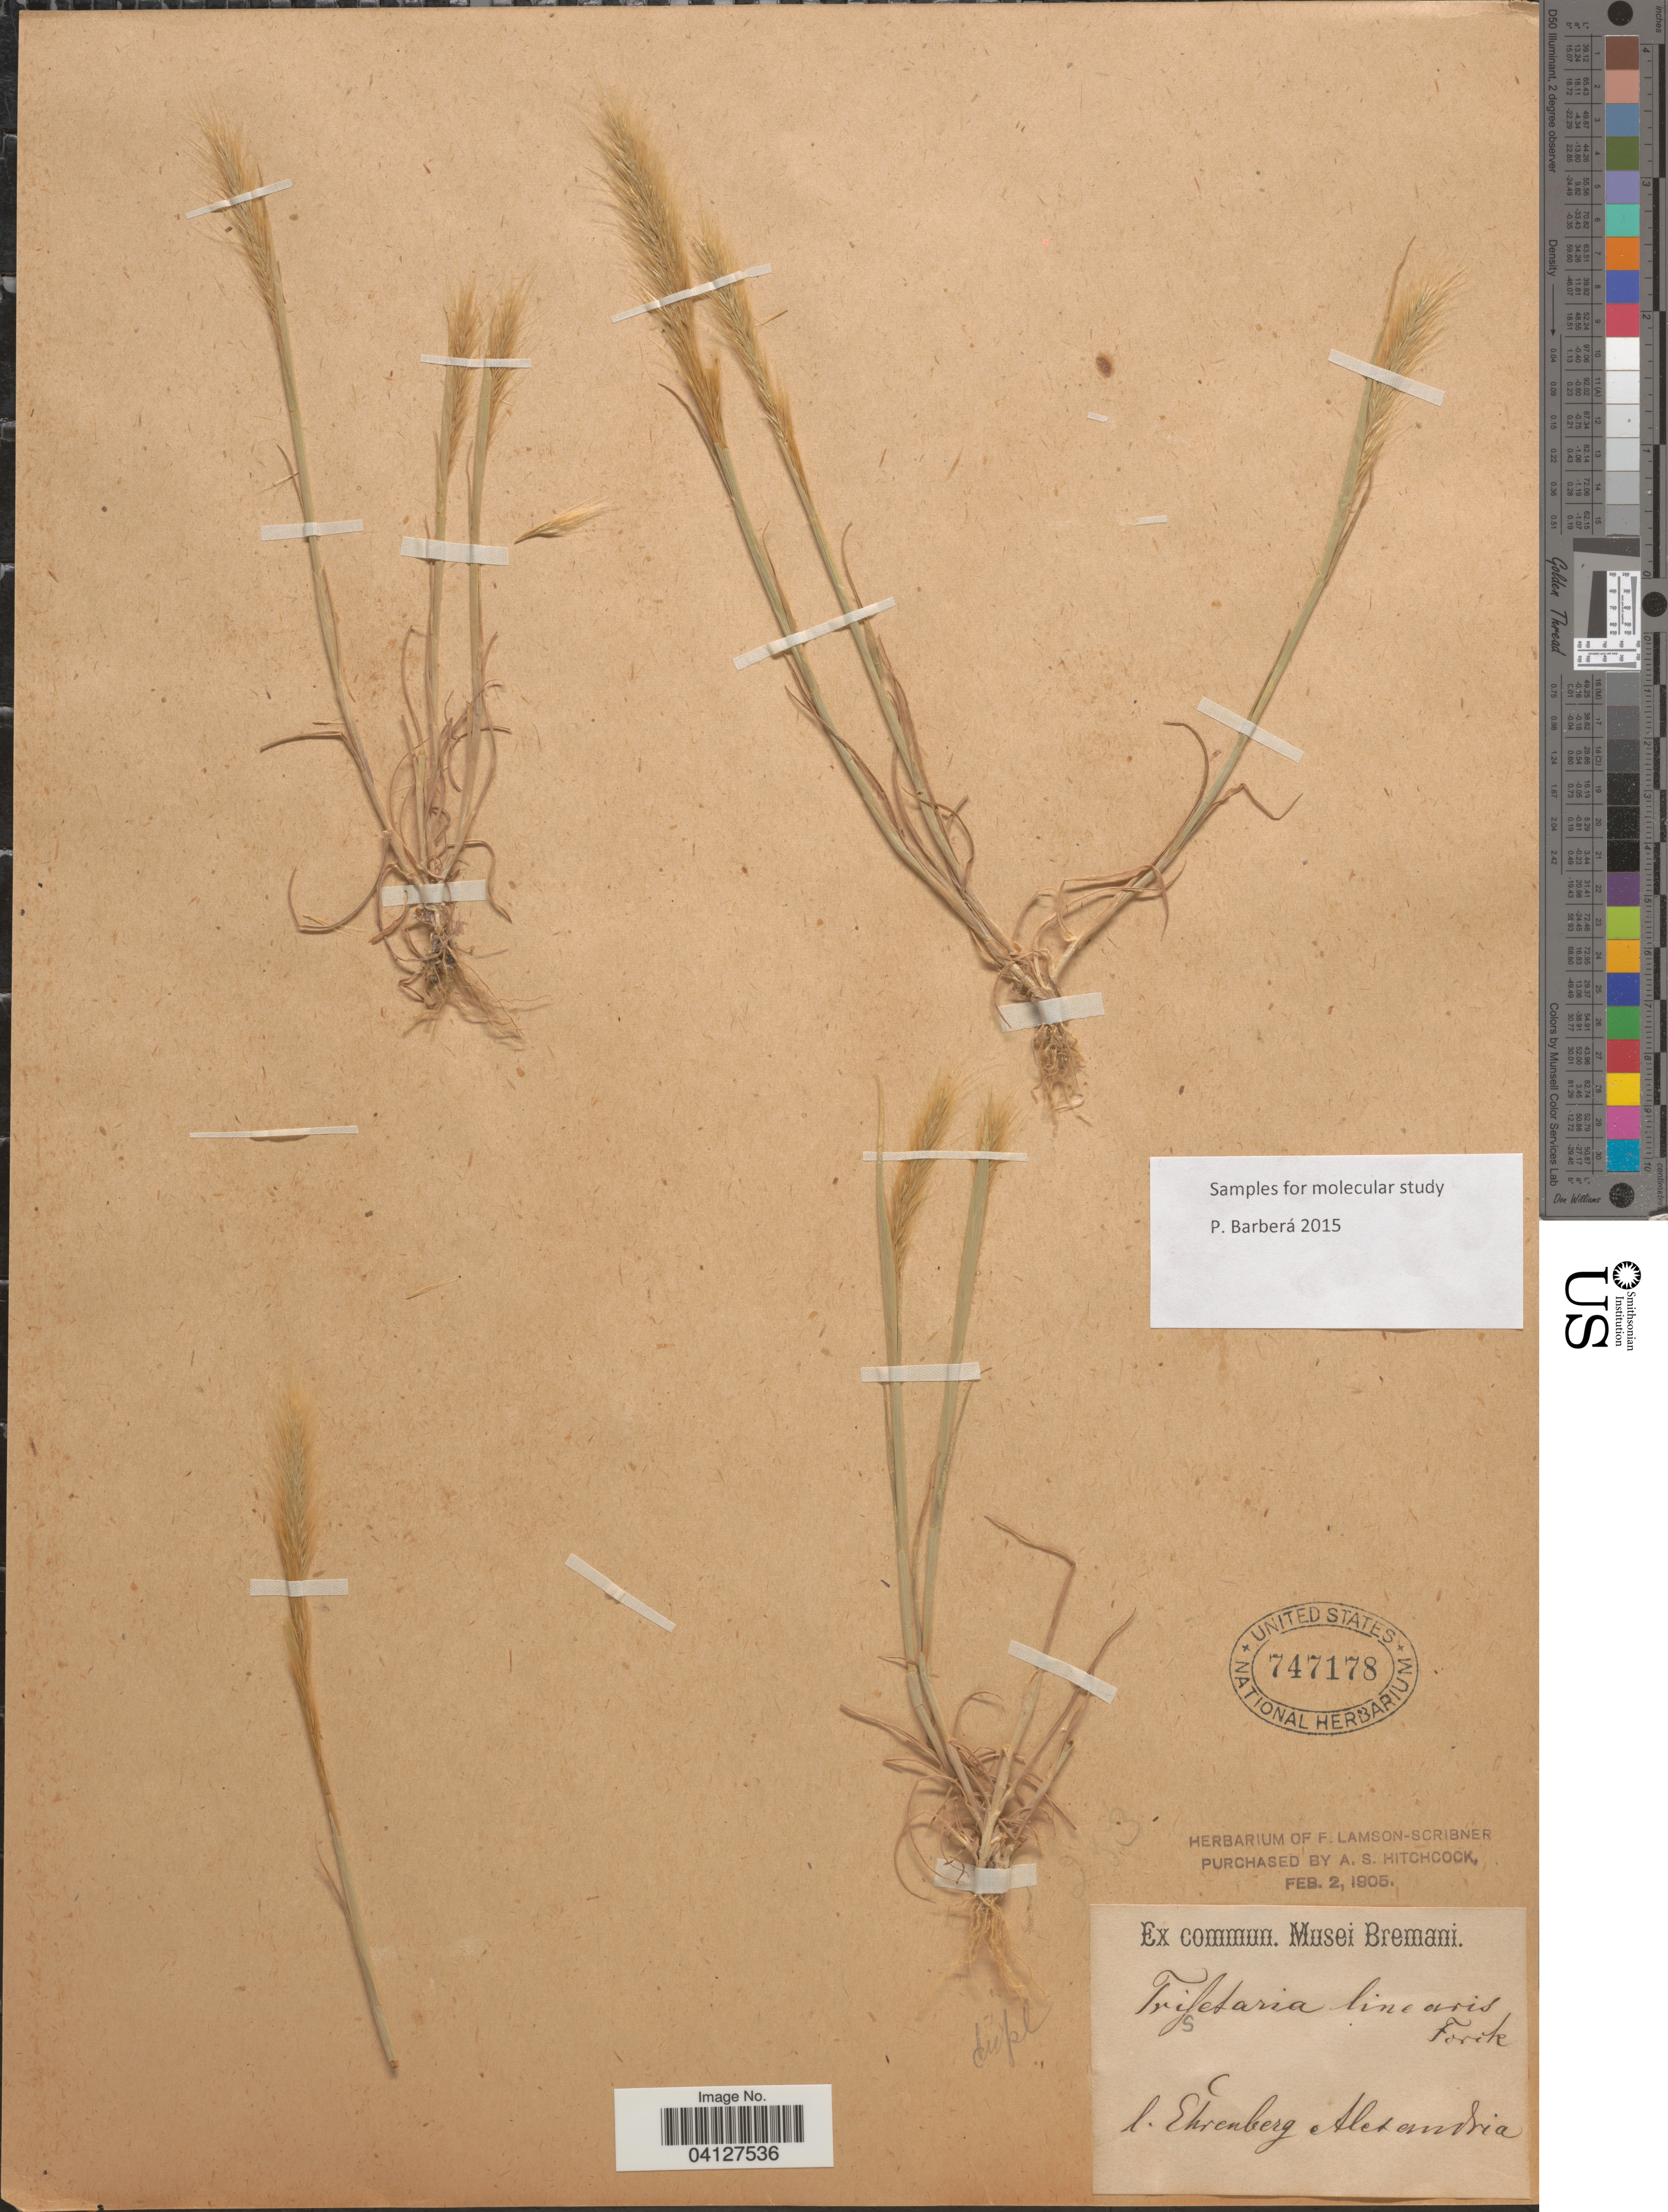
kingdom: Plantae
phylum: Tracheophyta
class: Liliopsida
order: Poales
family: Poaceae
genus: Trisetaria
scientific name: Trisetaria linearis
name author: Forssk.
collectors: -. Ehrenberg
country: Egypt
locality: Alexandria.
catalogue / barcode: US 747178